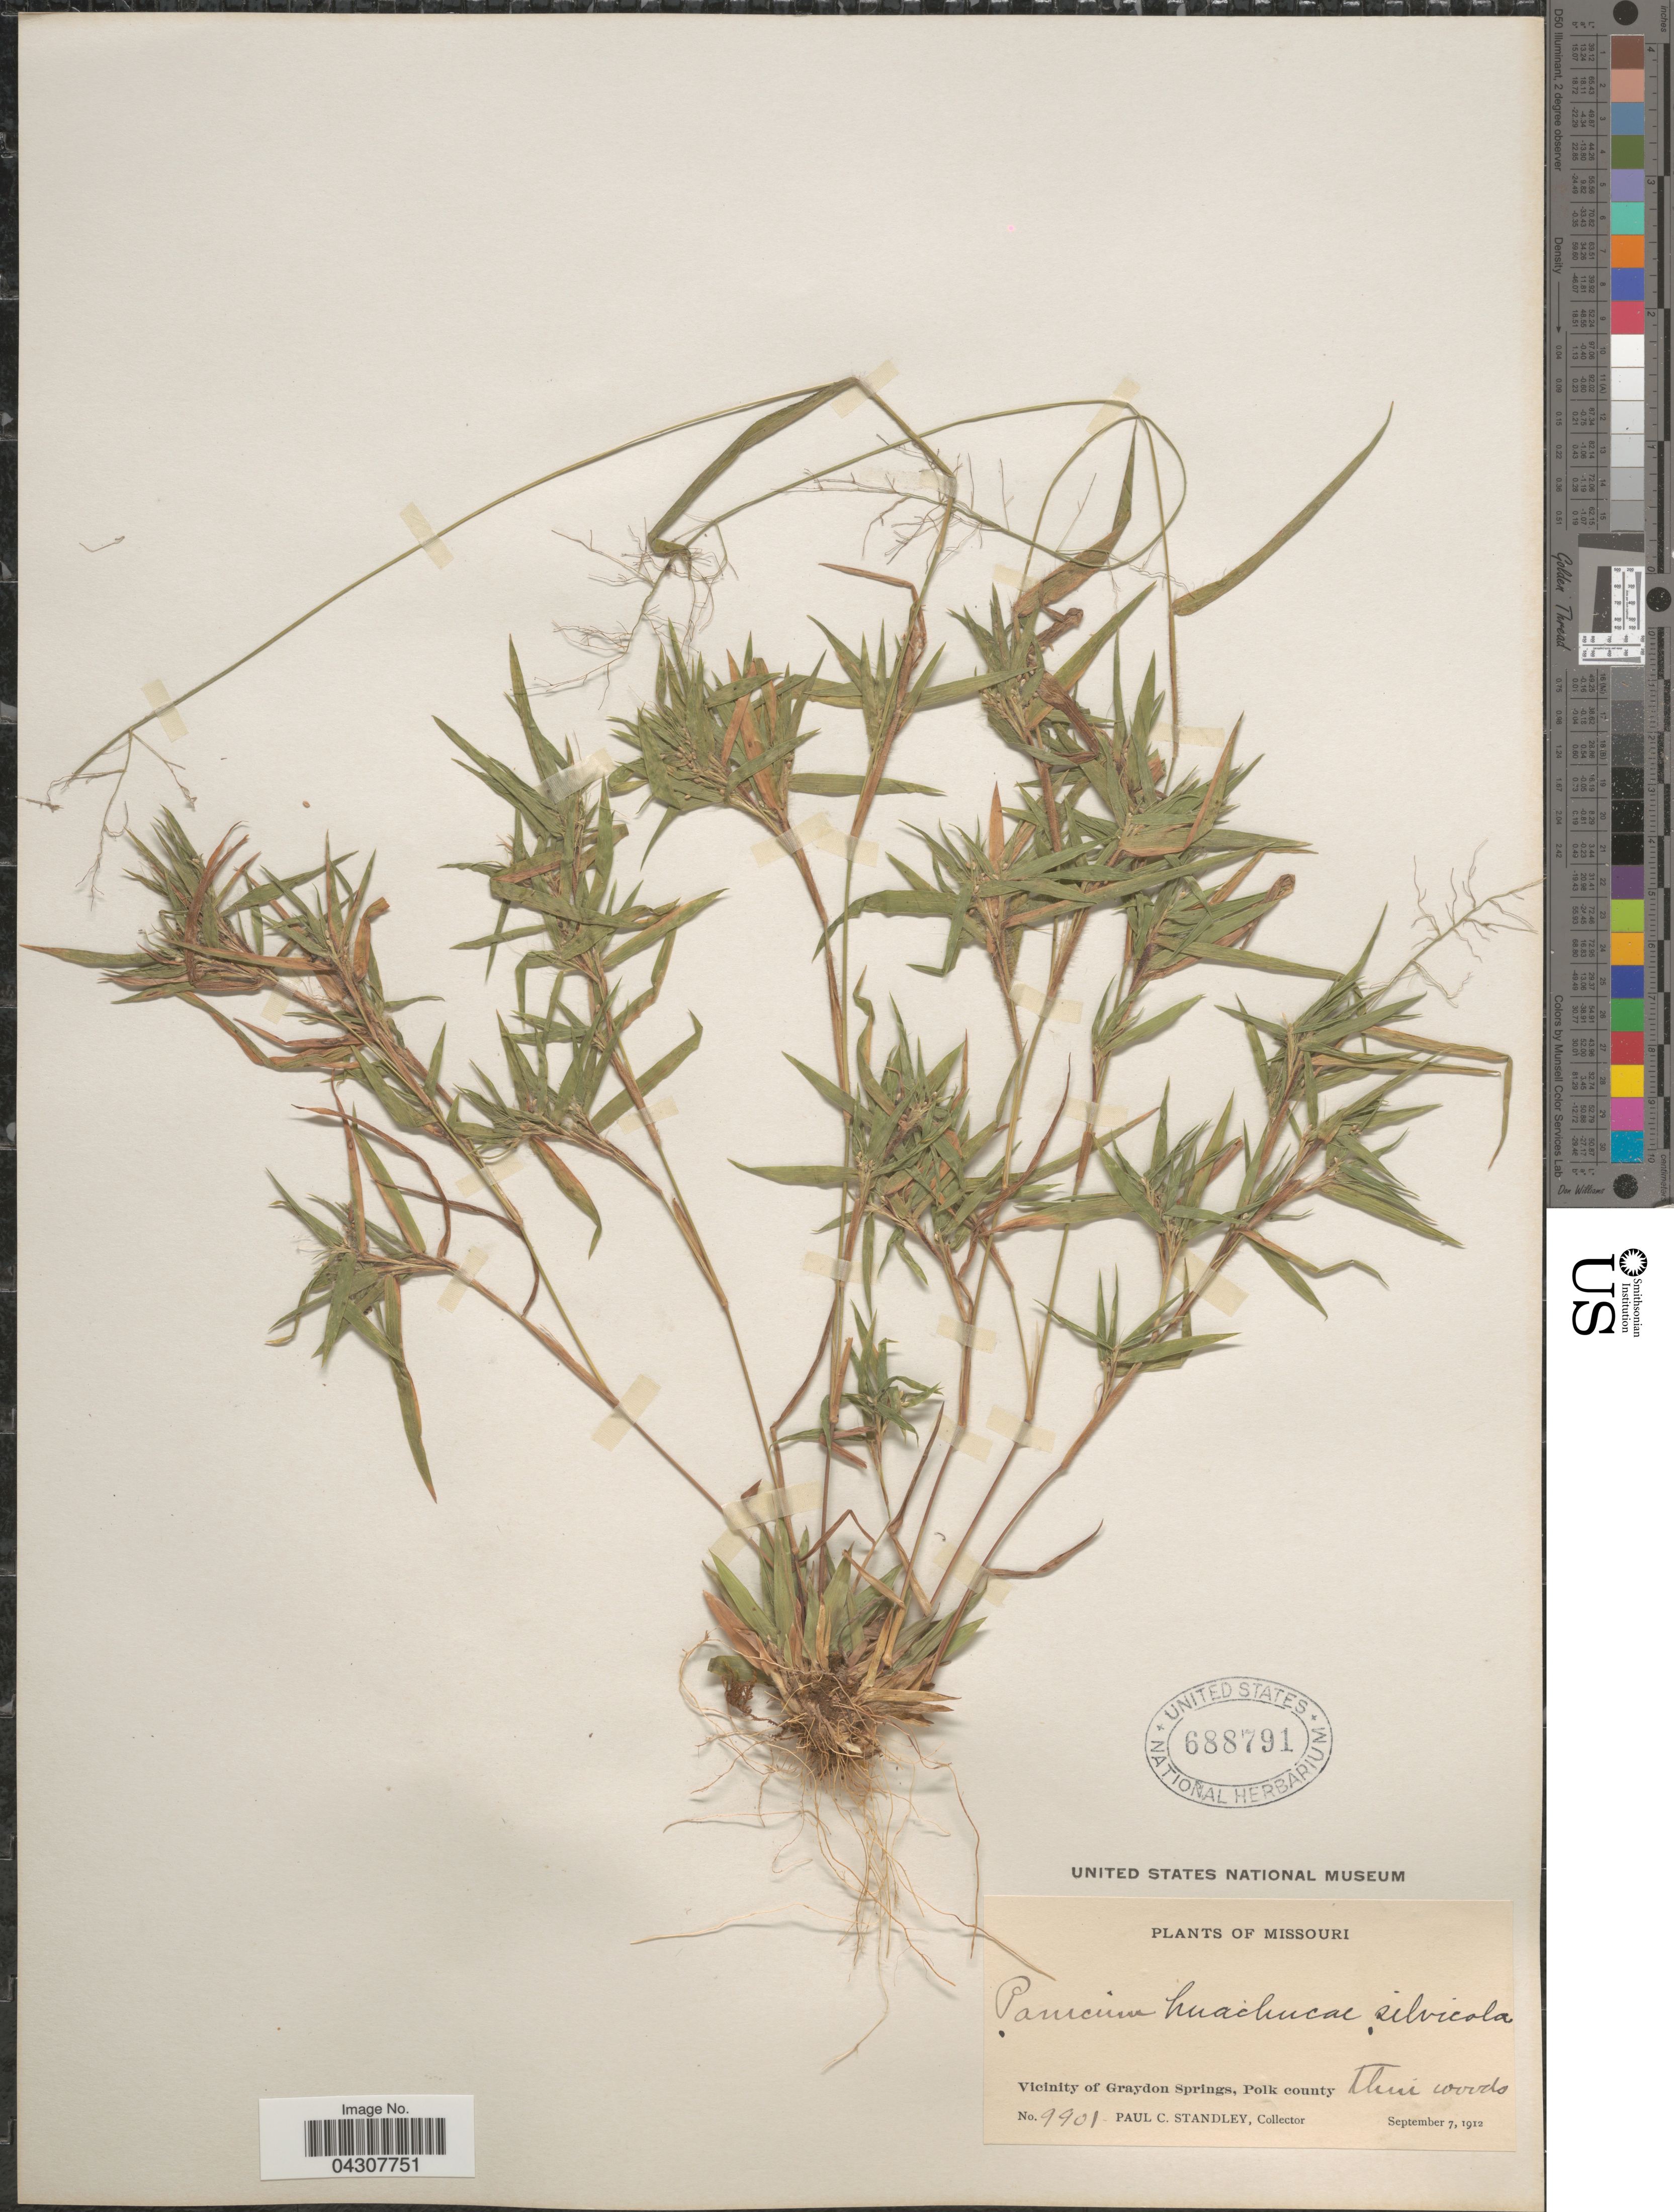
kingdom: Plantae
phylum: Tracheophyta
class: Liliopsida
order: Poales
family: Poaceae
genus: Dichanthelium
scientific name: Dichanthelium acuminatum var. acuminatum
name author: (Sw.) Gould & C.A. Clark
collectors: P. C. Standley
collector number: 9901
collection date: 1912-09-07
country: United States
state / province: Missouri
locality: Vicinity of Graydon Springs, Polk county.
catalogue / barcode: US 688791